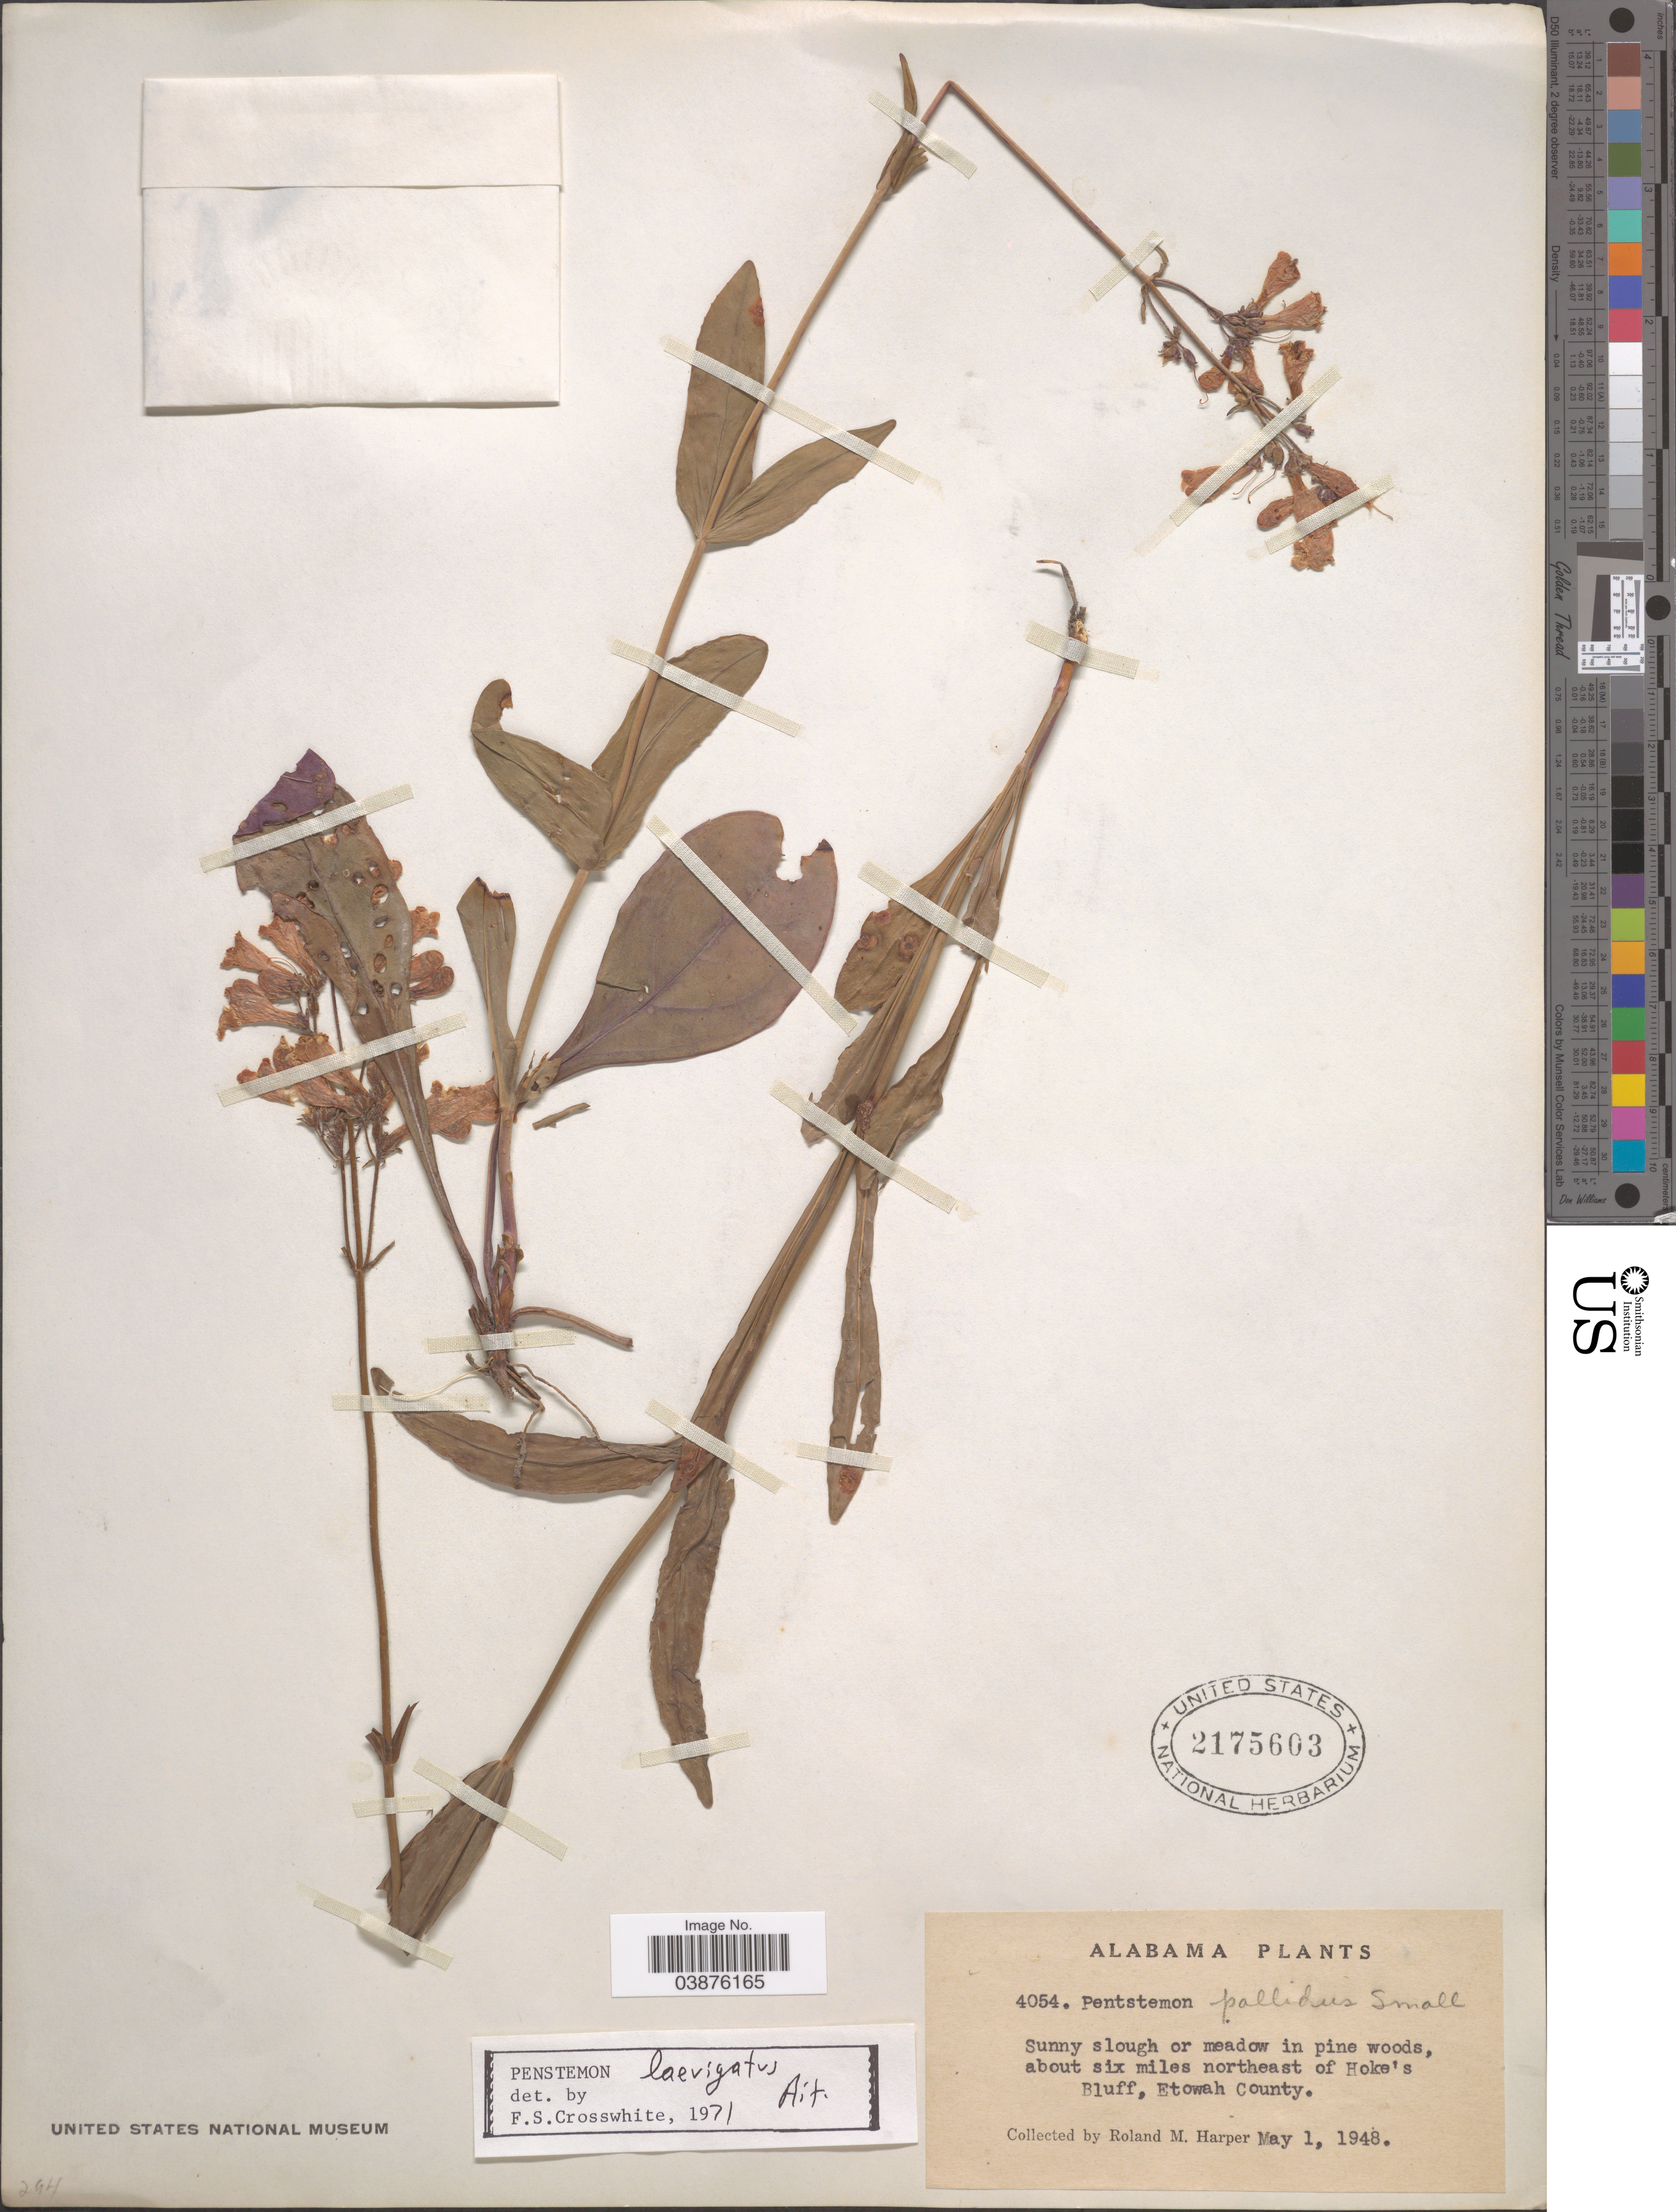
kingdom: Plantae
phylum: Tracheophyta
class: Magnoliopsida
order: Lamiales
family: Plantaginaceae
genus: Penstemon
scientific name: Penstemon laevigatus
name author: Aiton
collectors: R. M. Harper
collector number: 4054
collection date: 1948-05-01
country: United States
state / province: Alabama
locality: About six miles northeast of Hoke's Bluff, Etowah County.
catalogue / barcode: US 2175603